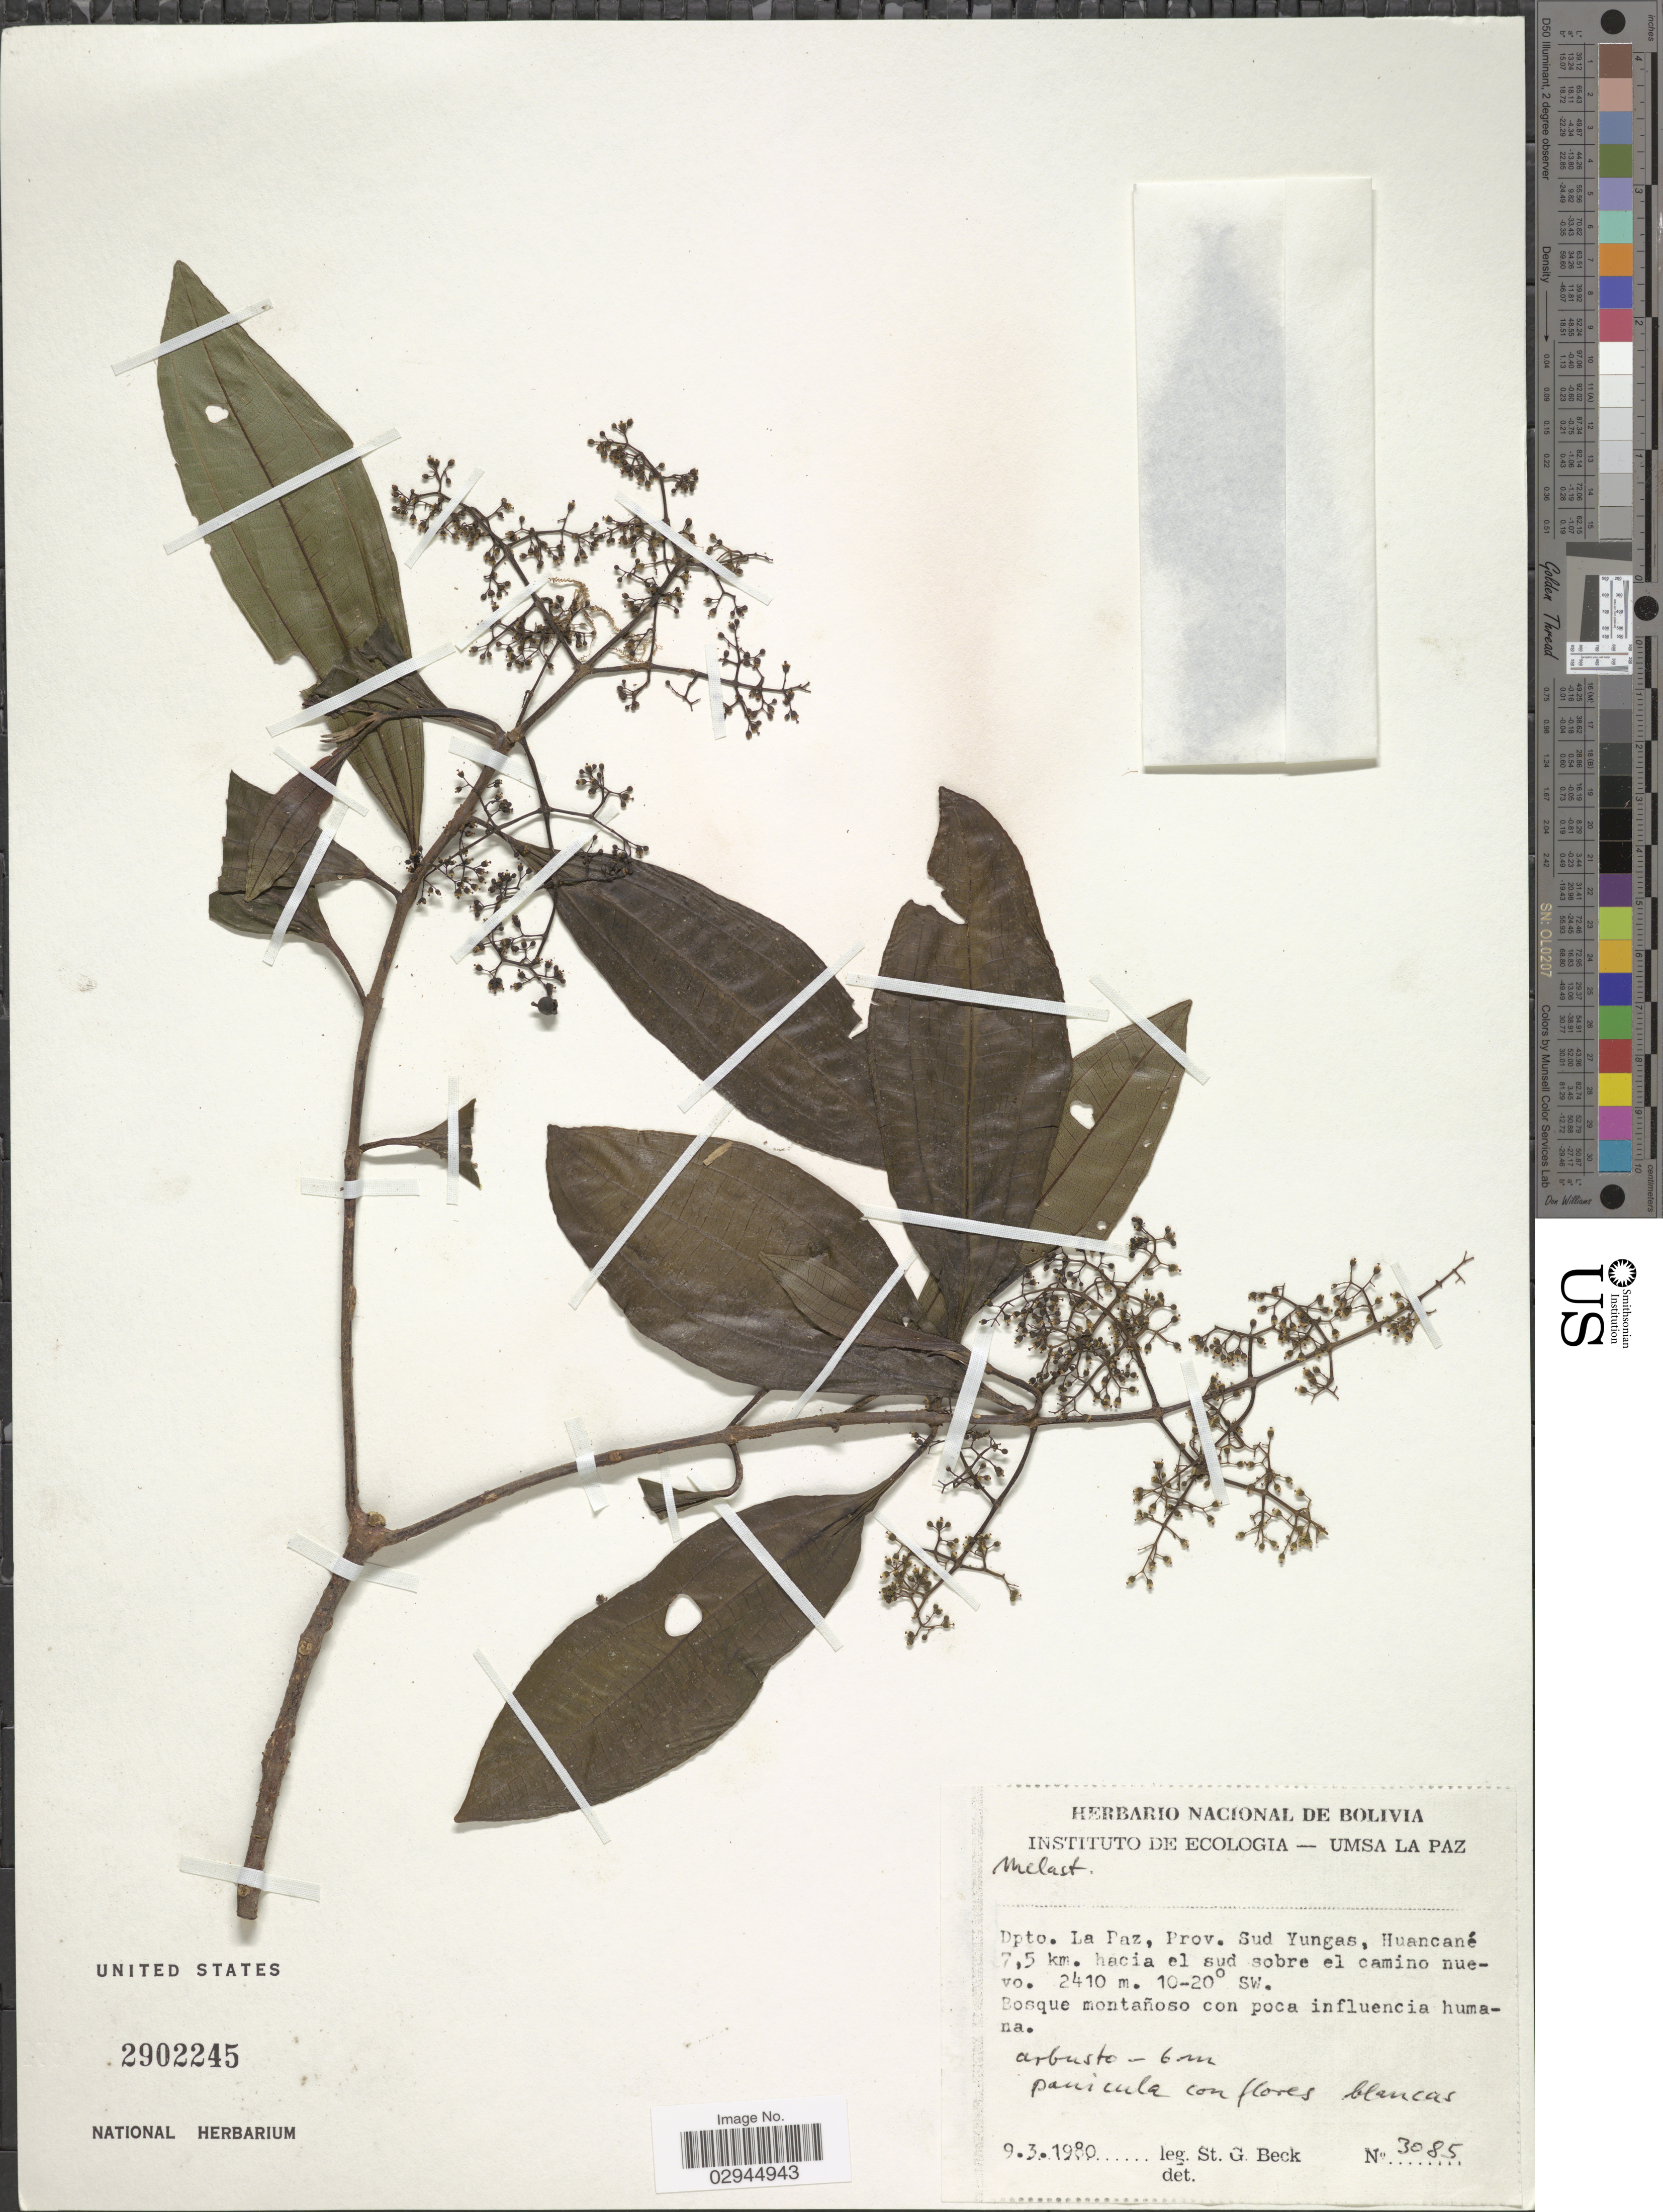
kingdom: Plantae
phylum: Tracheophyta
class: Magnoliopsida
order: Myrtales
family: Melastomataceae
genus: Miconia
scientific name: Miconia sp.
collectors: S. G. Beck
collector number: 3085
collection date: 1980-03-09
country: Bolivia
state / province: La Paz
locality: Dpto. La Paz, Prov. Sud Yungas, Huancané 7,5 km. hacia el sud sobre el camino nuevo. 10-20º SW.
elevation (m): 2410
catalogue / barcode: US 2902245